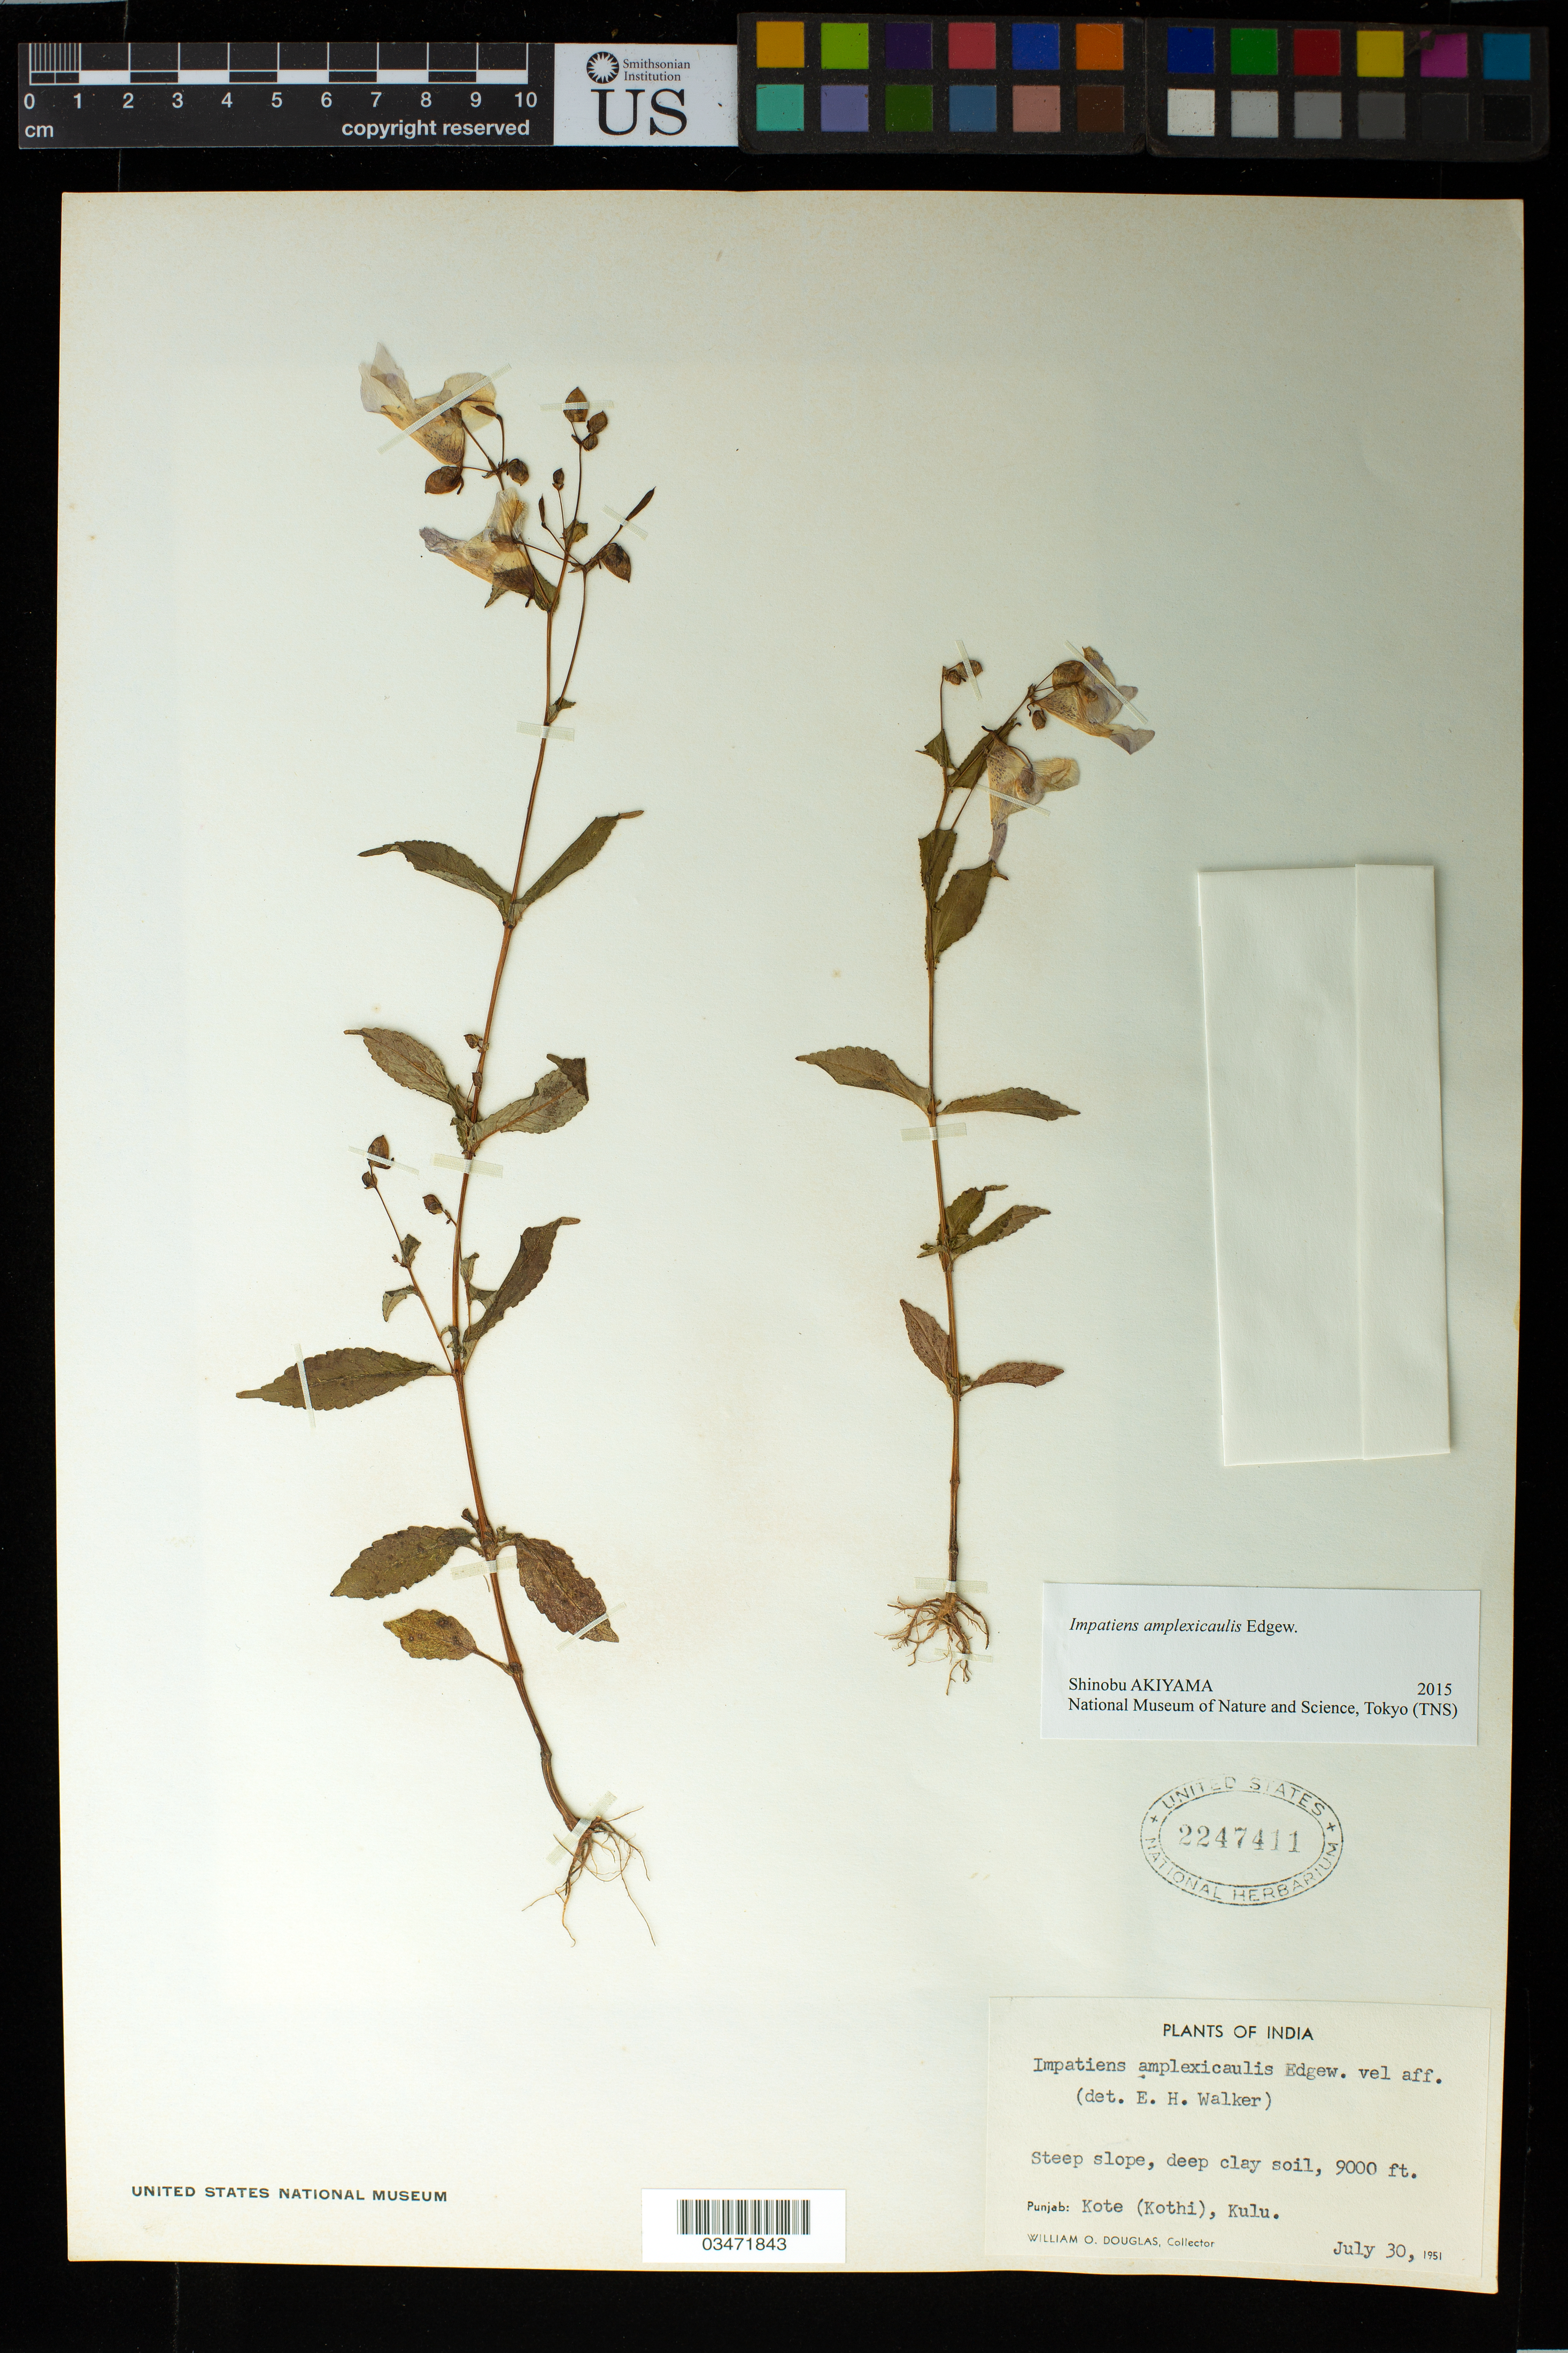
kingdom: Plantae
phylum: Tracheophyta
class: Magnoliopsida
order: Ericales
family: Balsaminaceae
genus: Impatiens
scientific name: Impatiens amplexicaulis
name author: Edgew.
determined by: Akiyama, Shinobu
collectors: W. Douglas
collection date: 1951-07-30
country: India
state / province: Madhya Pradesh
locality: Kote (Kothi), Kulu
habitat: Steep slope, deep clay soil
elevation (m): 2743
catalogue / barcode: US 2247411